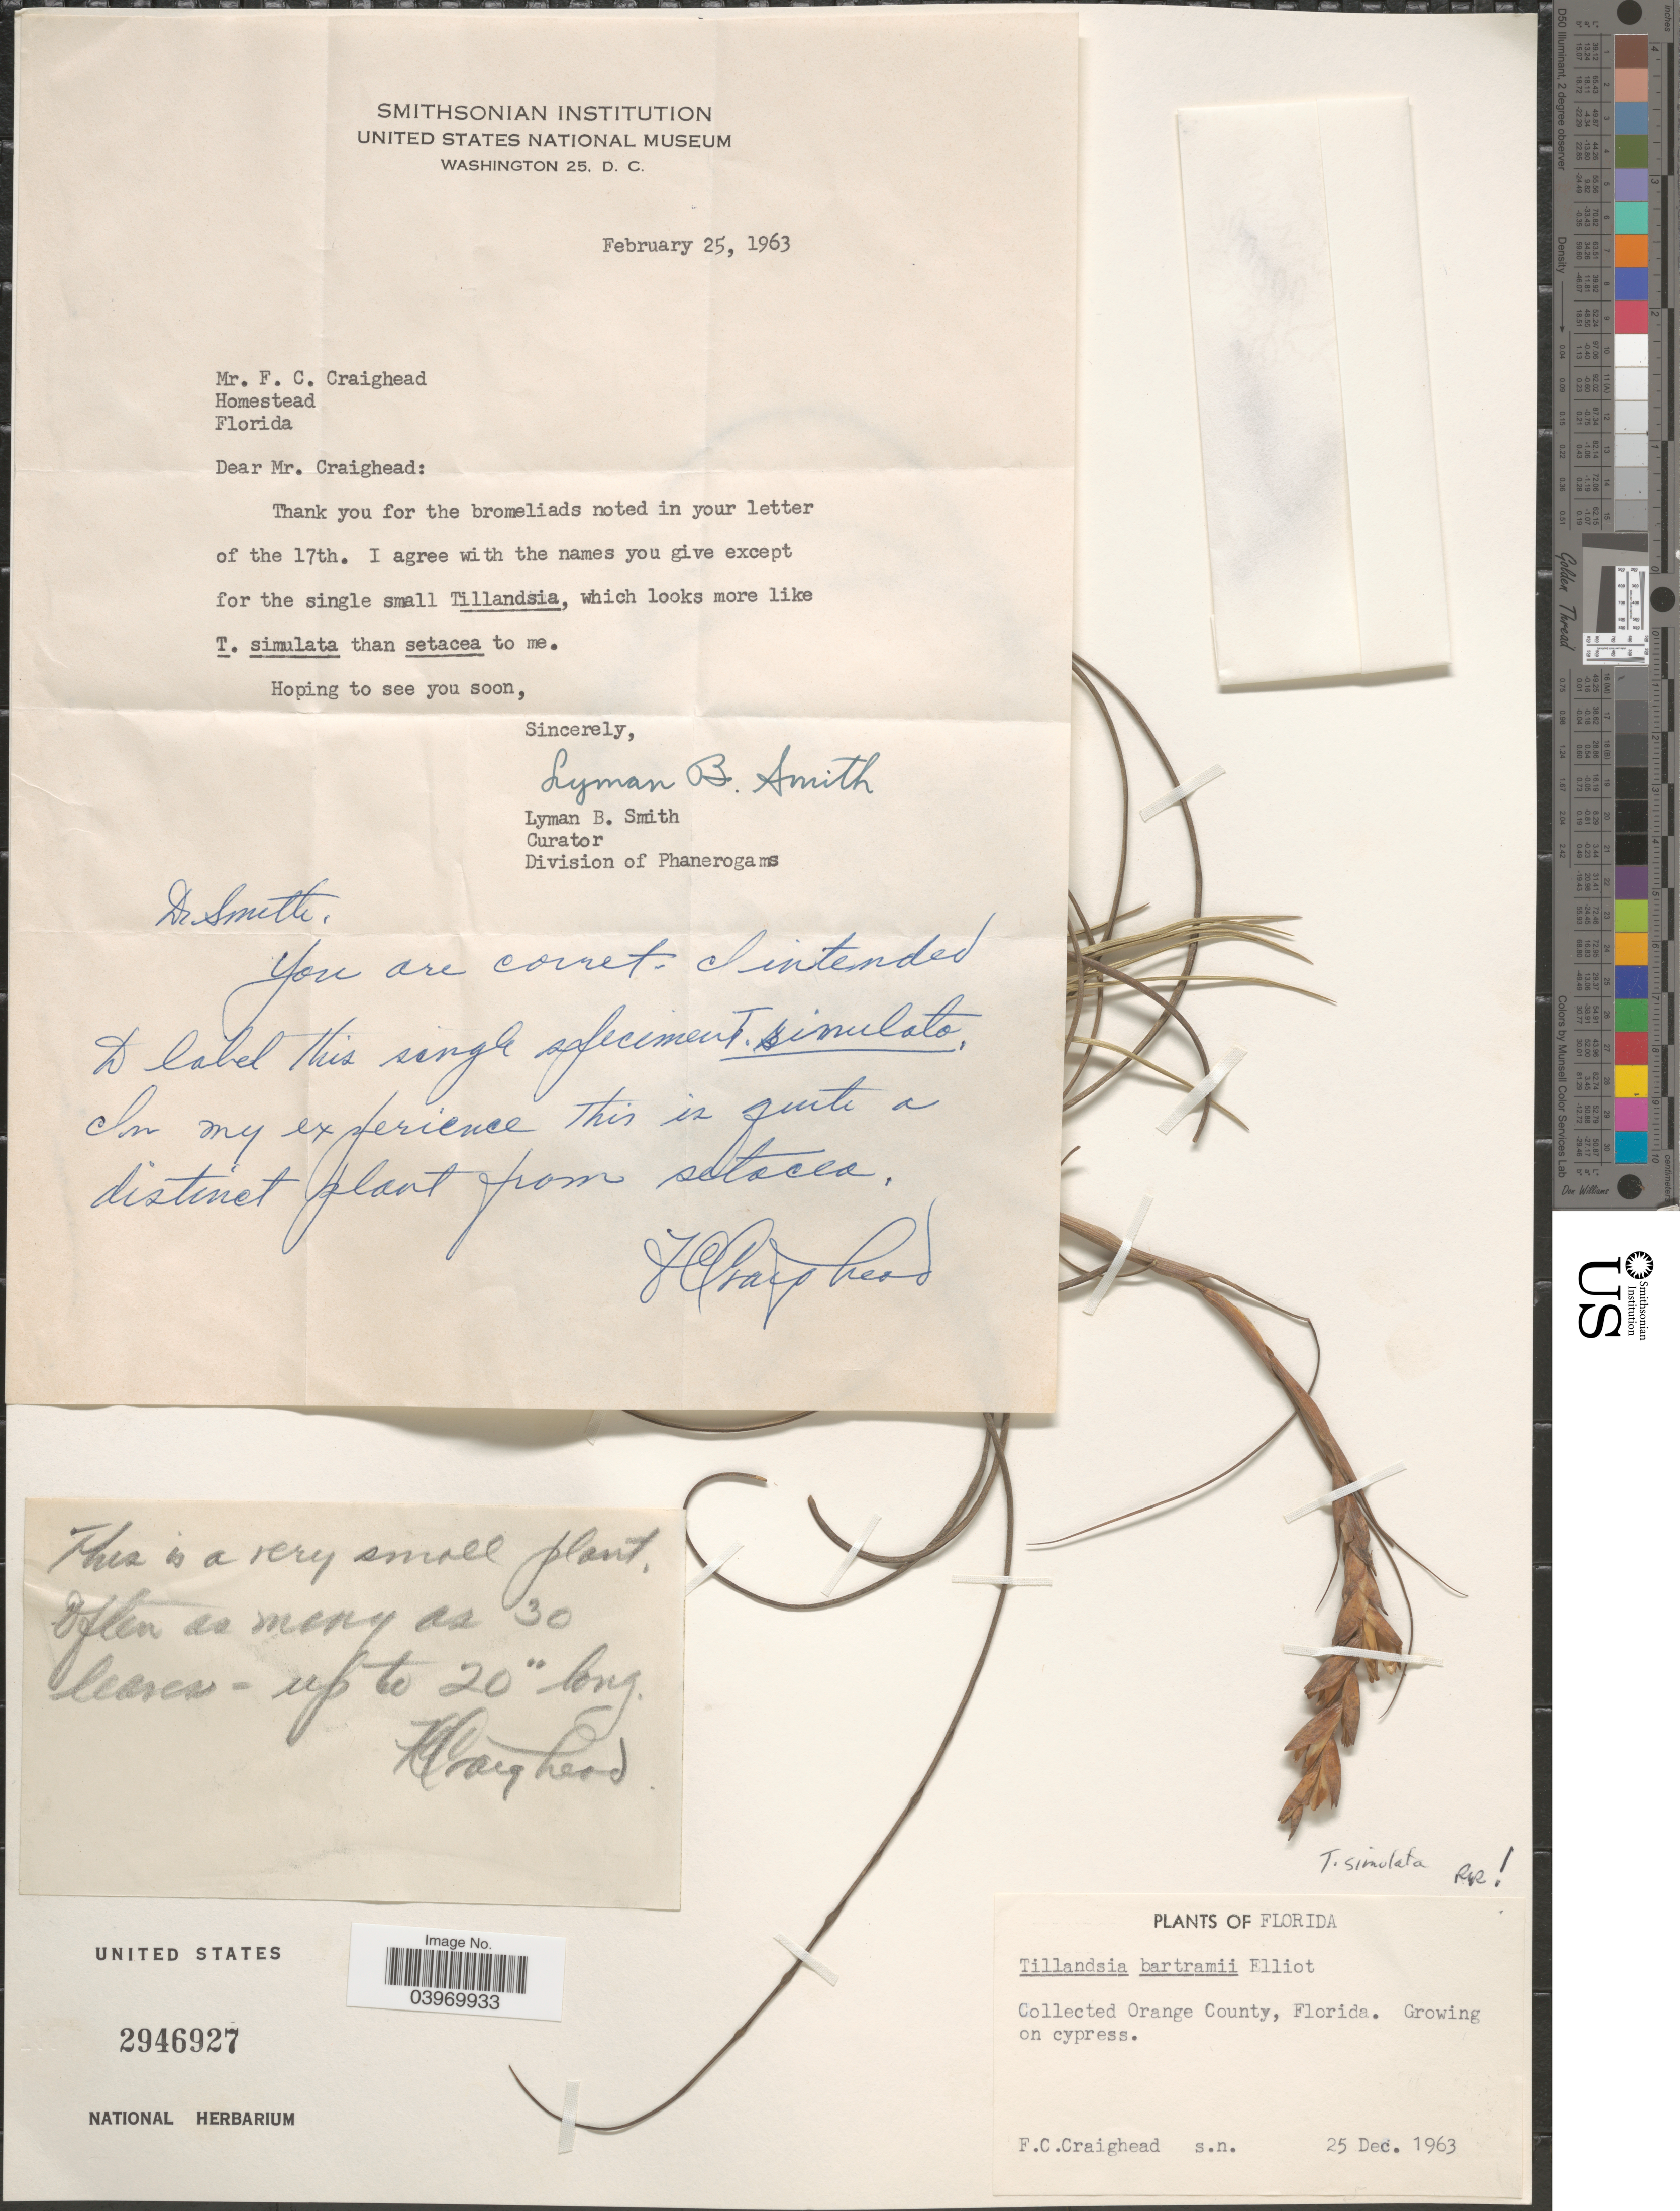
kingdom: Plantae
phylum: Tracheophyta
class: Liliopsida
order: Poales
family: Bromeliaceae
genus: Tillandsia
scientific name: Tillandsia simulata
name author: Small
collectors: F. Craighead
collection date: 1963-12-25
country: United States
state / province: Florida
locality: Orange County.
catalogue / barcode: US 2946927